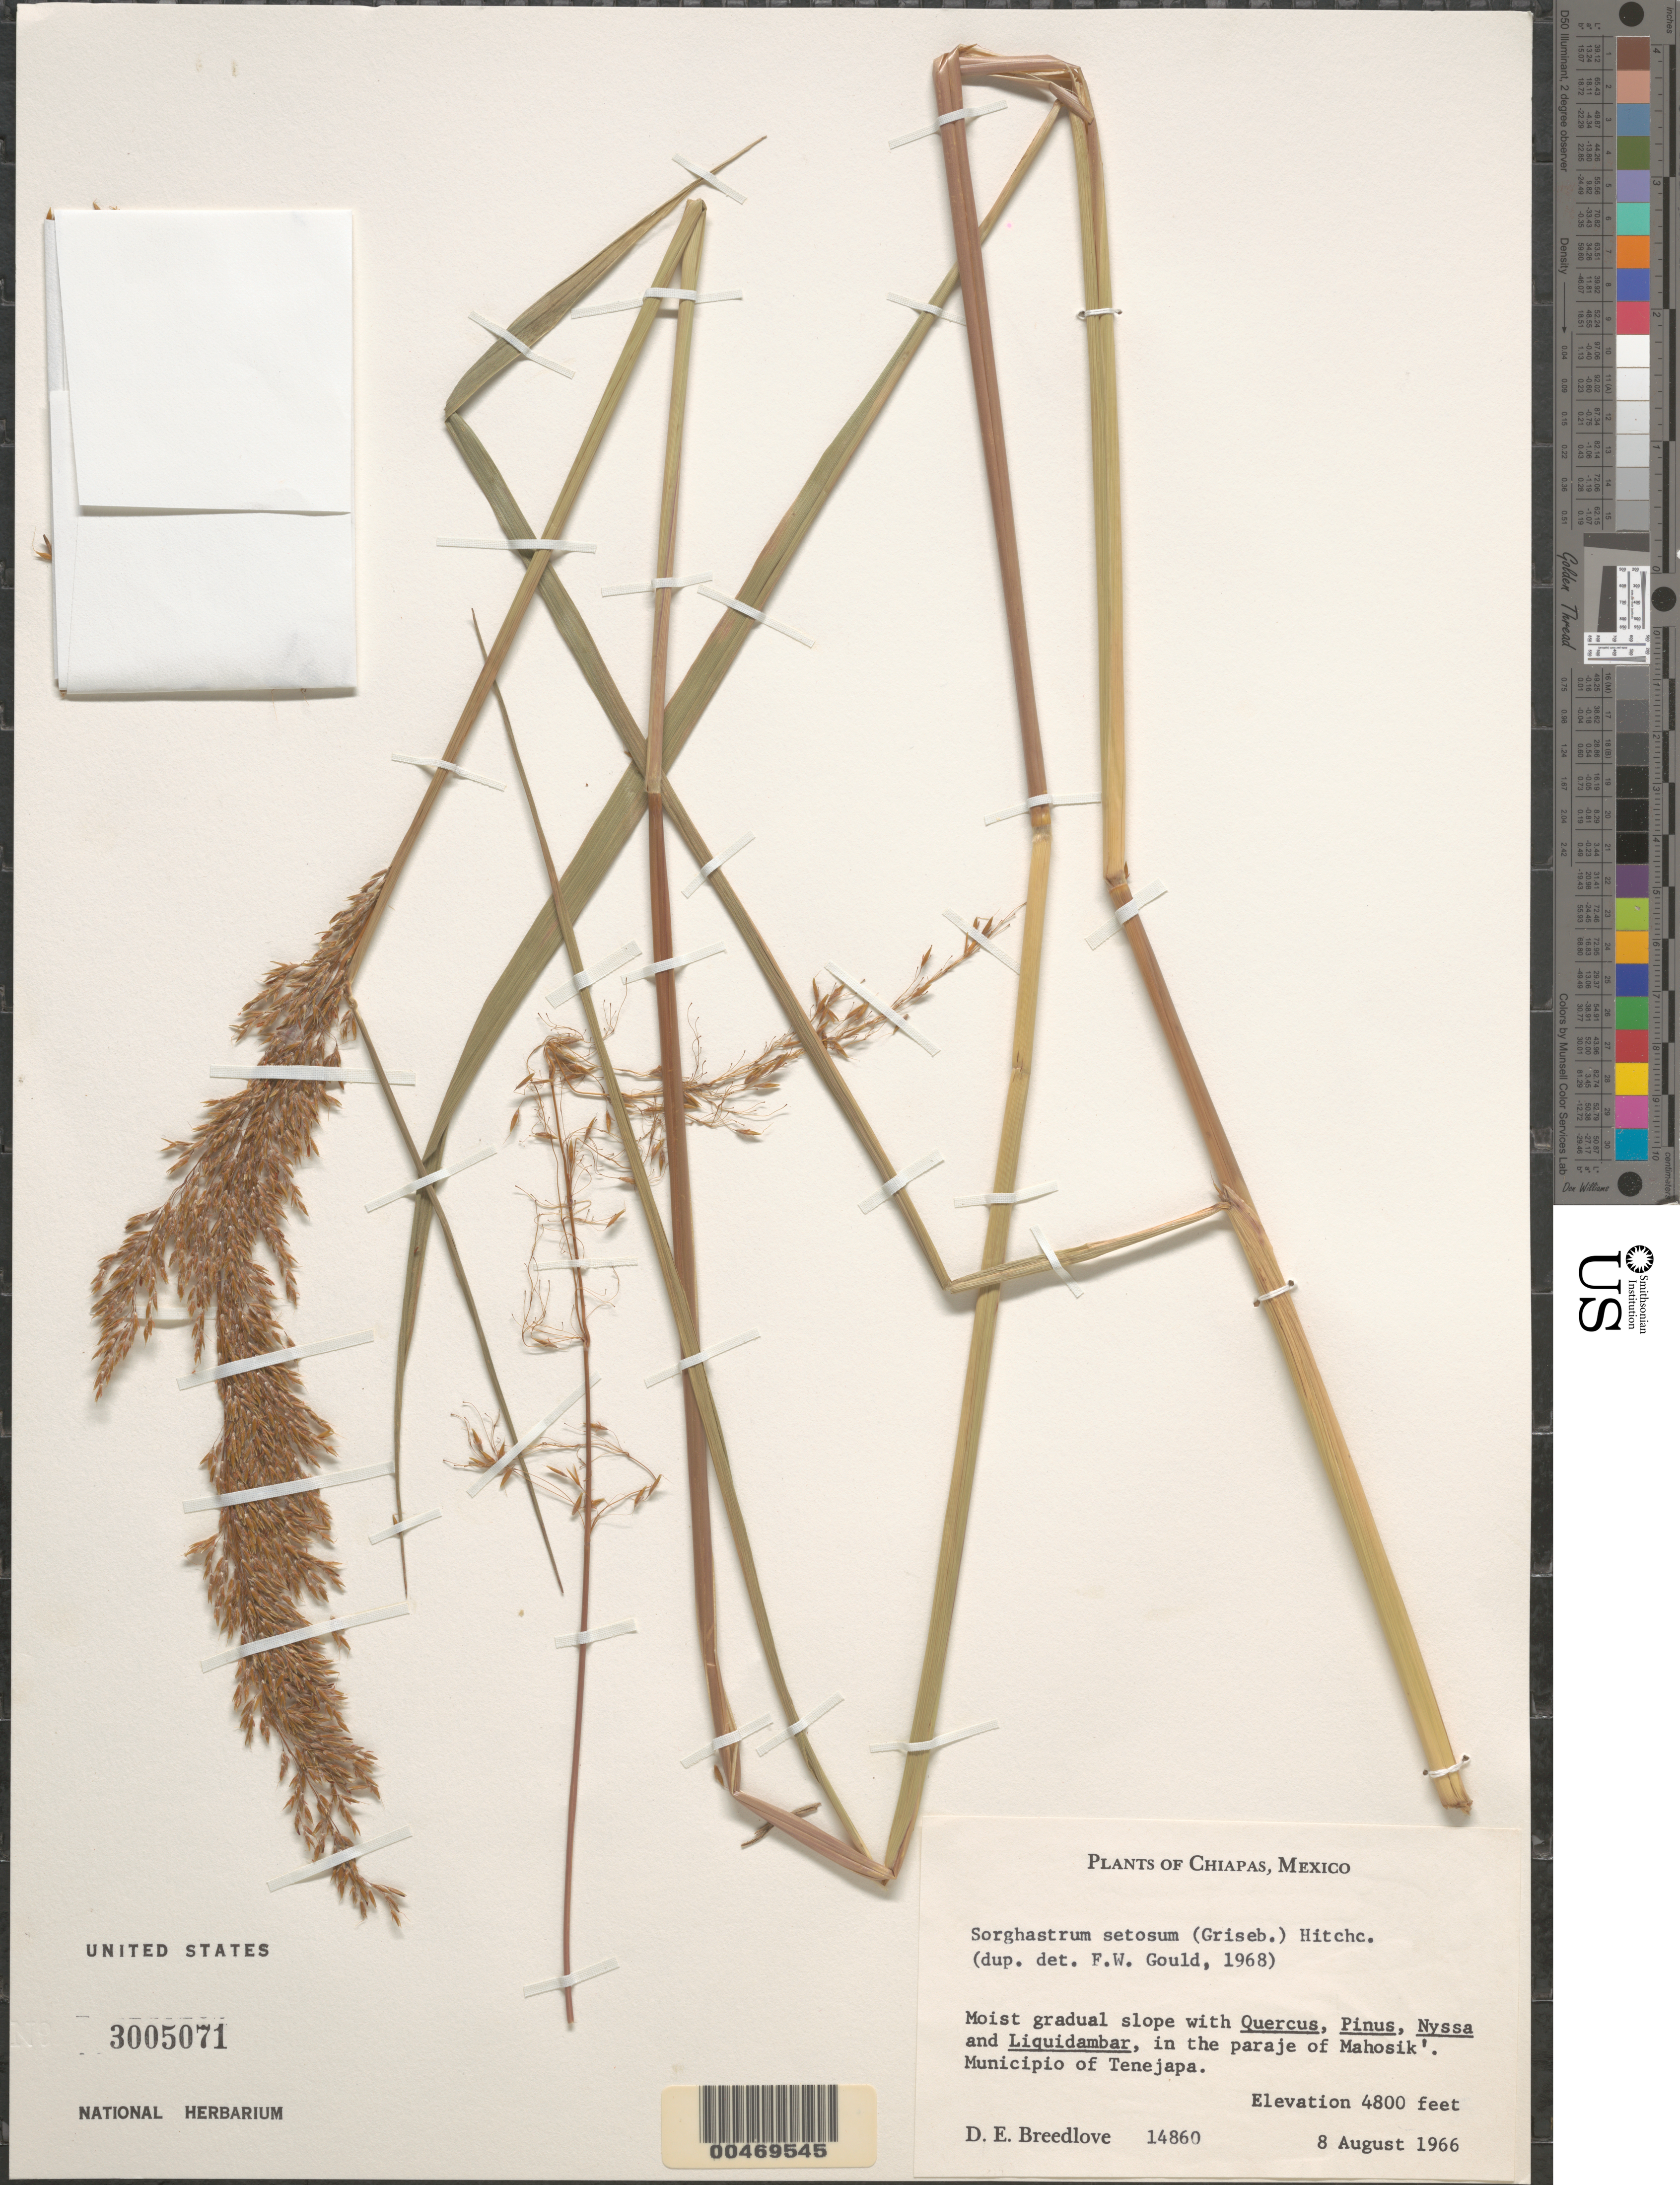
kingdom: Plantae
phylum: Tracheophyta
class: Liliopsida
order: Poales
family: Poaceae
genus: Sorghastrum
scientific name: Sorghastrum setosum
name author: (Griseb.) Hitchc.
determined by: Gould, F. W.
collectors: D. E. Breedlove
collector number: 14860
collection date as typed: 8 Aug 1966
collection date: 1966-08-08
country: Mexico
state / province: Chiapas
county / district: Tenejapa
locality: In the paraje of Mahosik'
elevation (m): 1463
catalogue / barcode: US 3005071